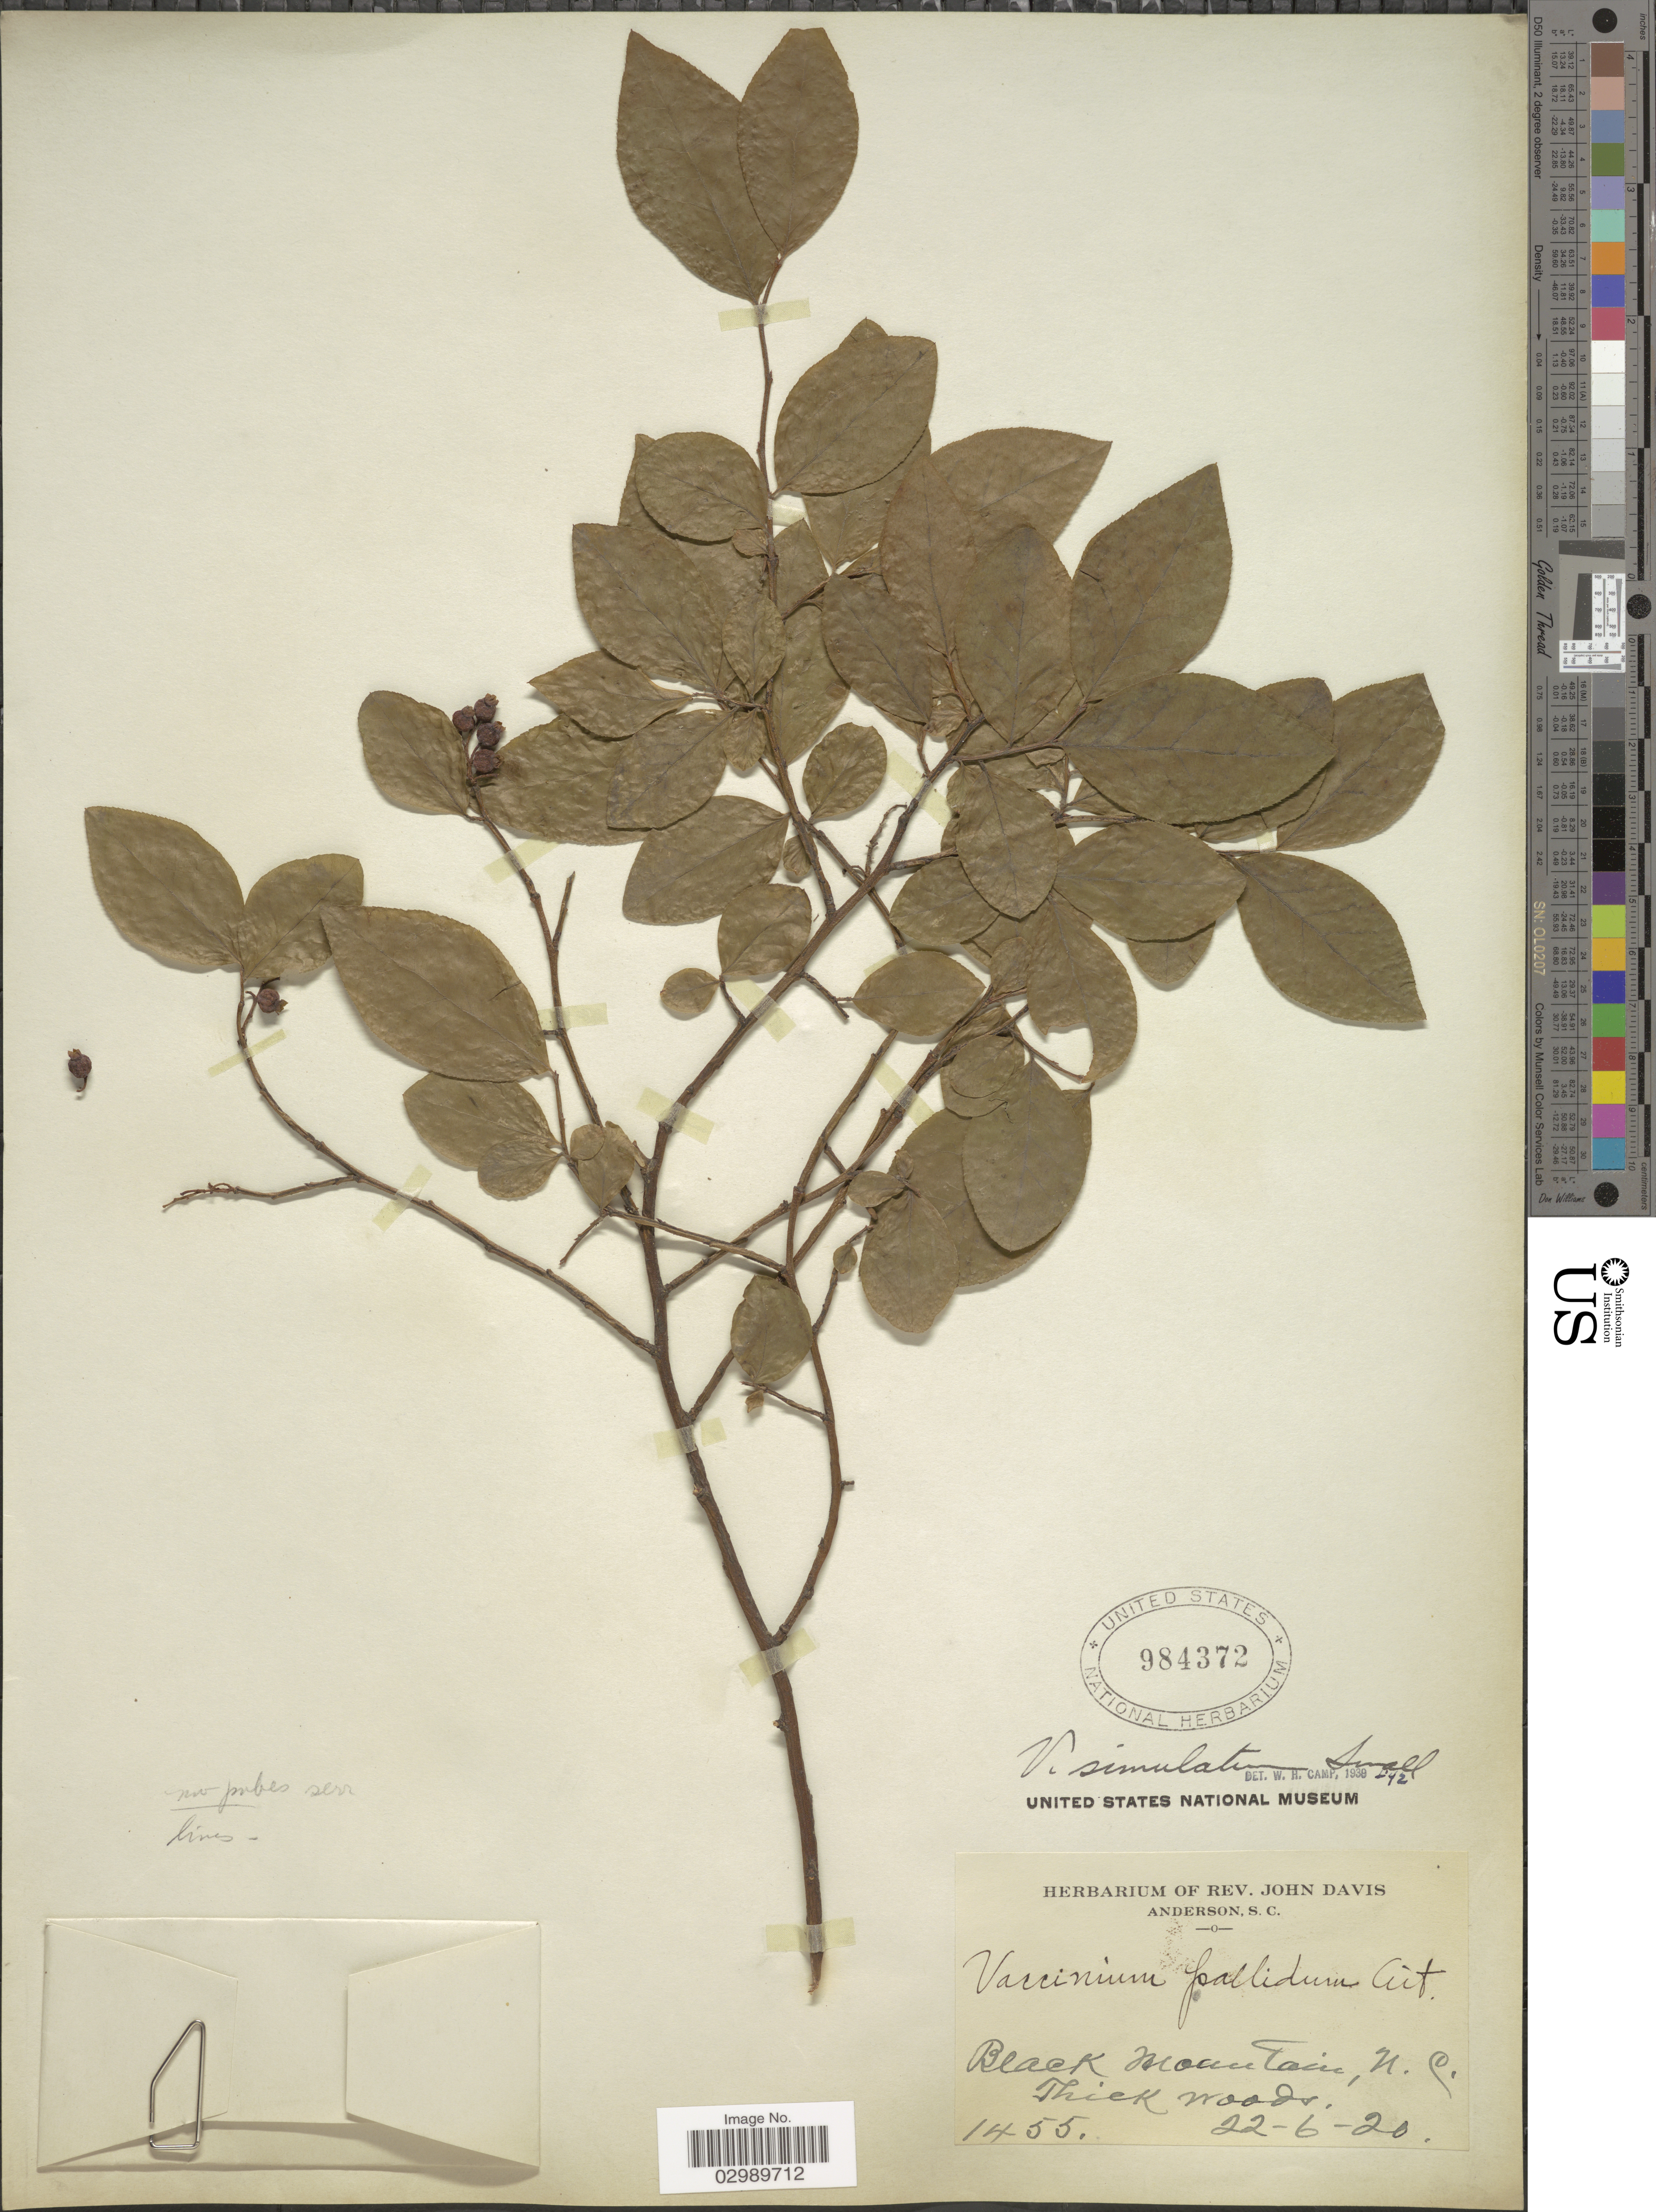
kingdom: Plantae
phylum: Tracheophyta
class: Magnoliopsida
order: Ericales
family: Ericaceae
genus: Vaccinium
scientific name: Vaccinium simulatum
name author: Small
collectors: ex herb. Rev. John Davis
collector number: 1455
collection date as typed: Transcribed d/m/y: 22/6/20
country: United States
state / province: North Carolina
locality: Black Mountains, N. C.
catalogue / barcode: US 984372